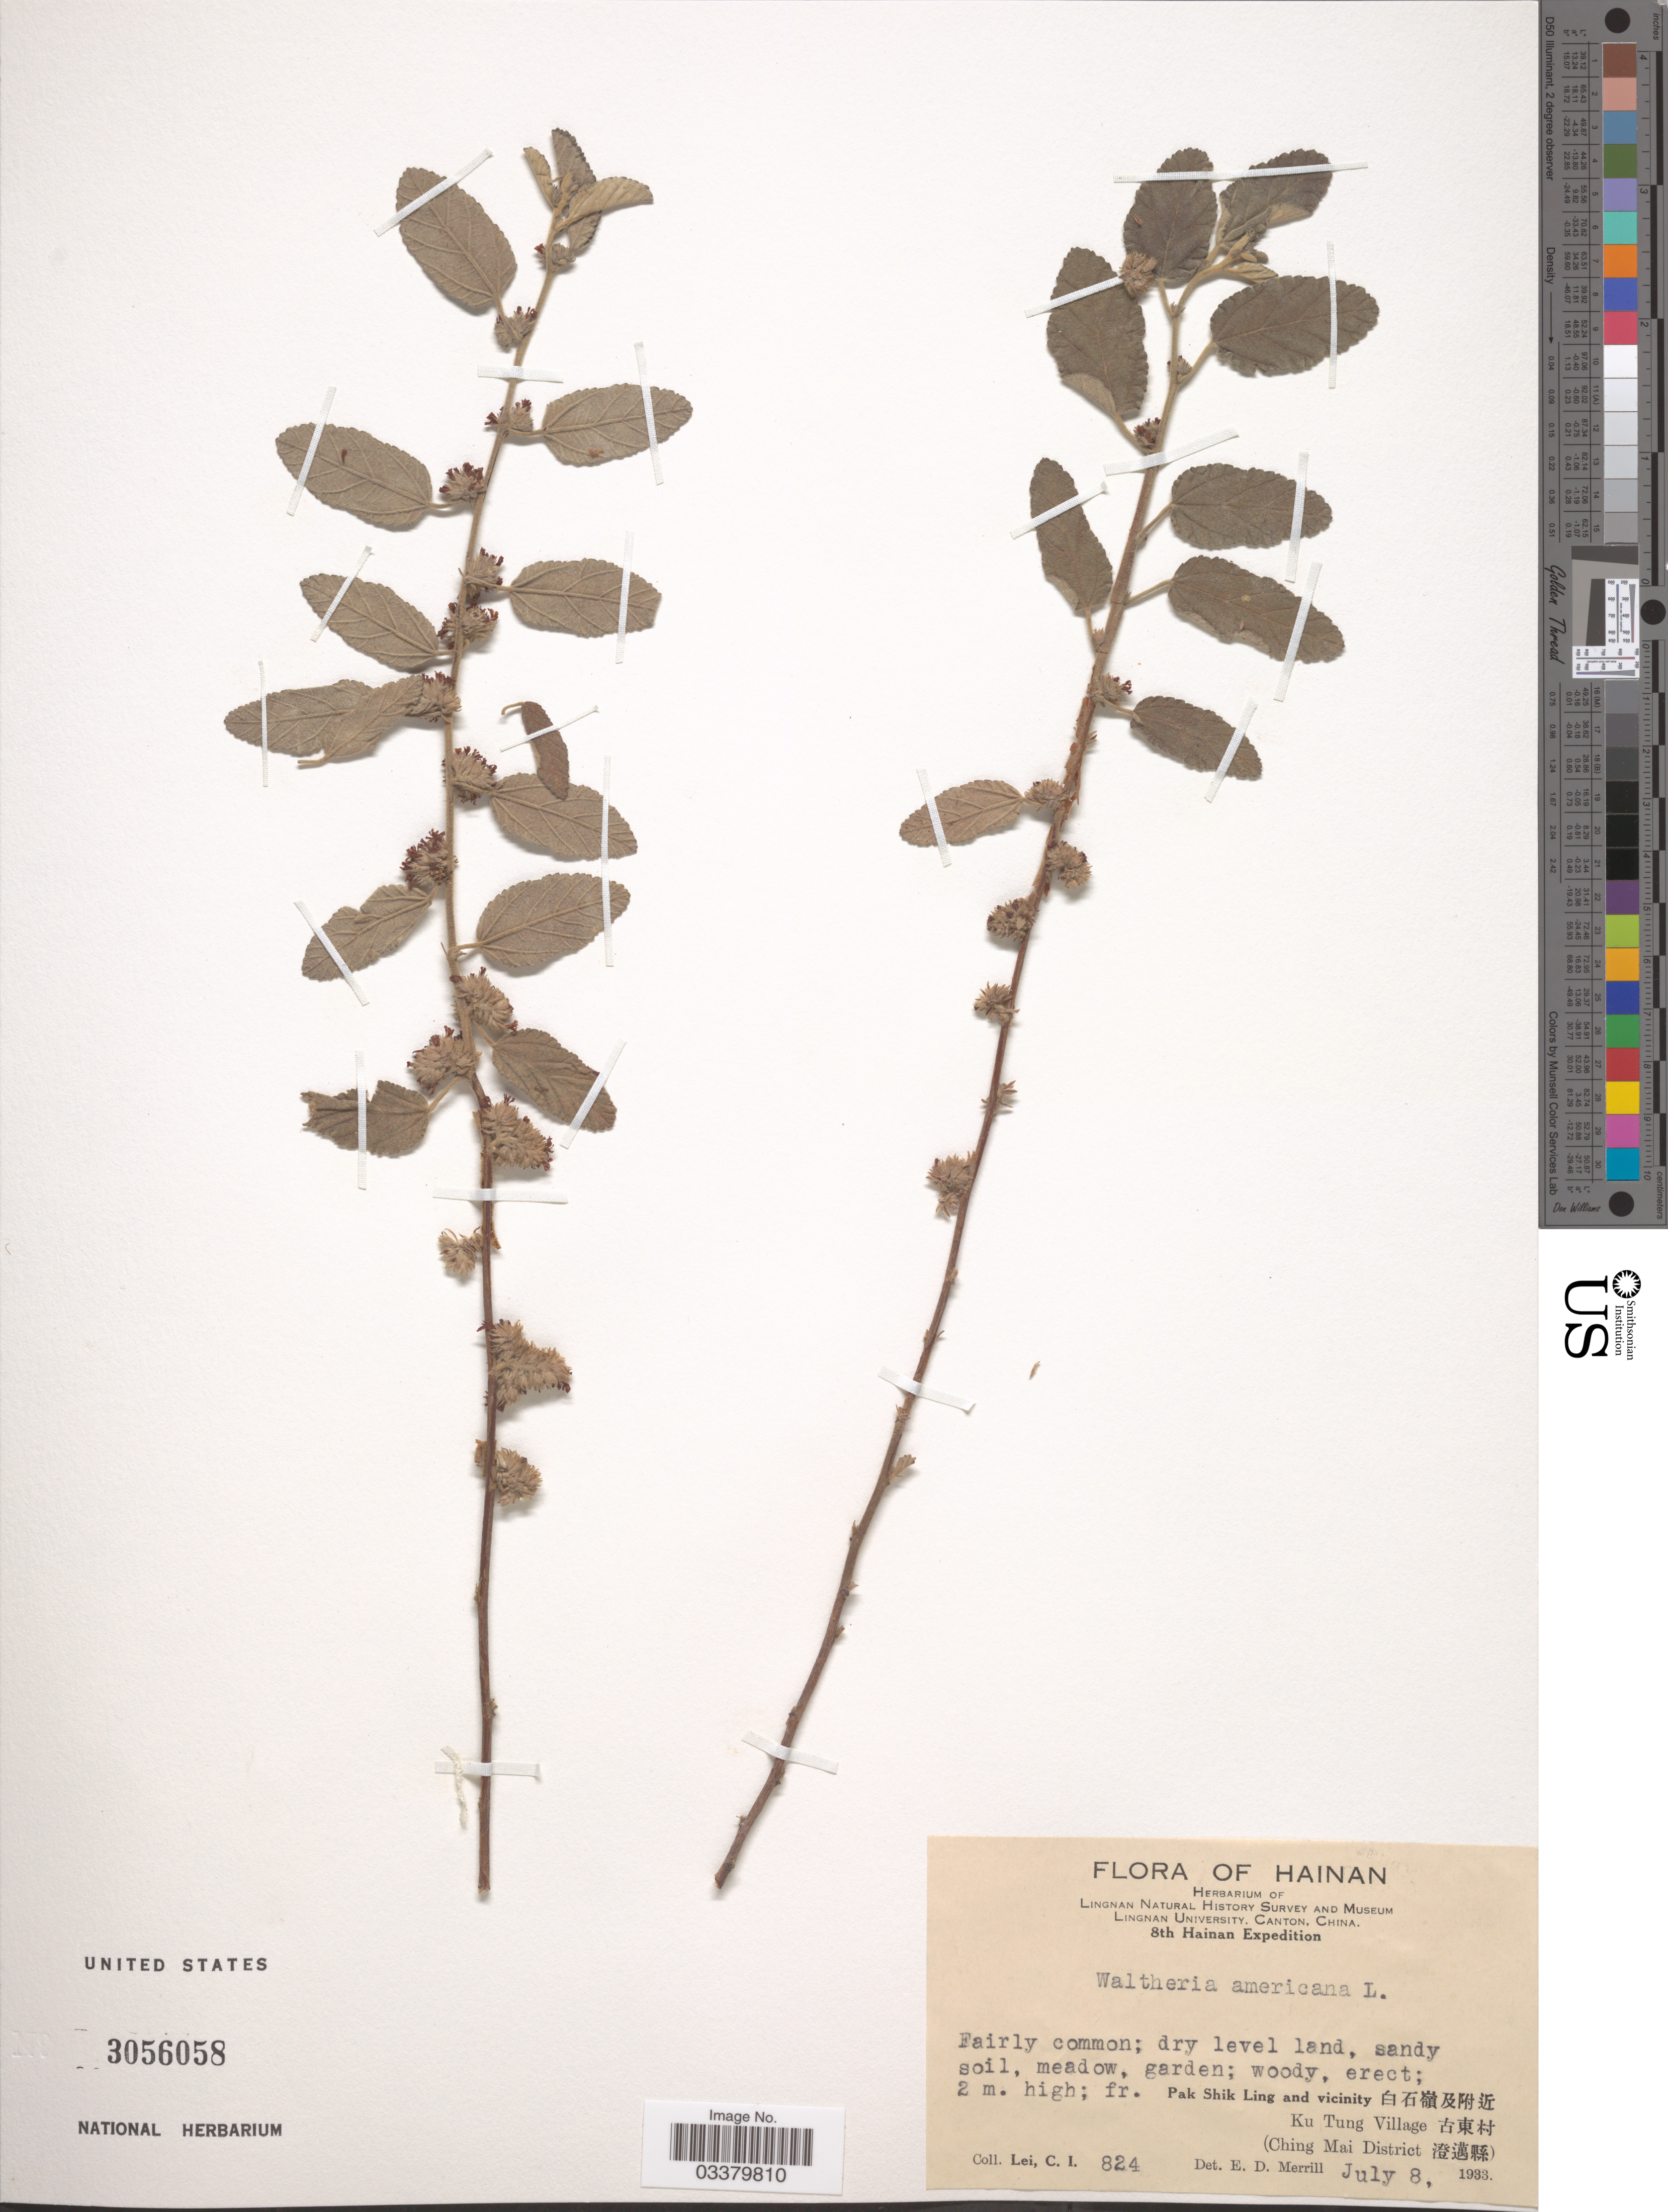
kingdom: Plantae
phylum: Tracheophyta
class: Magnoliopsida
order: Malvales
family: Malvaceae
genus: Waltheria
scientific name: Waltheria indica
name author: L.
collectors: C. I. Lei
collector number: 824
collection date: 1933-07-08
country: China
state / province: Hainan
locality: Pak Shik Ling and vicinity X, Ku Tung Village X, (Ching Mai District X).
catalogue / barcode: US 3056058